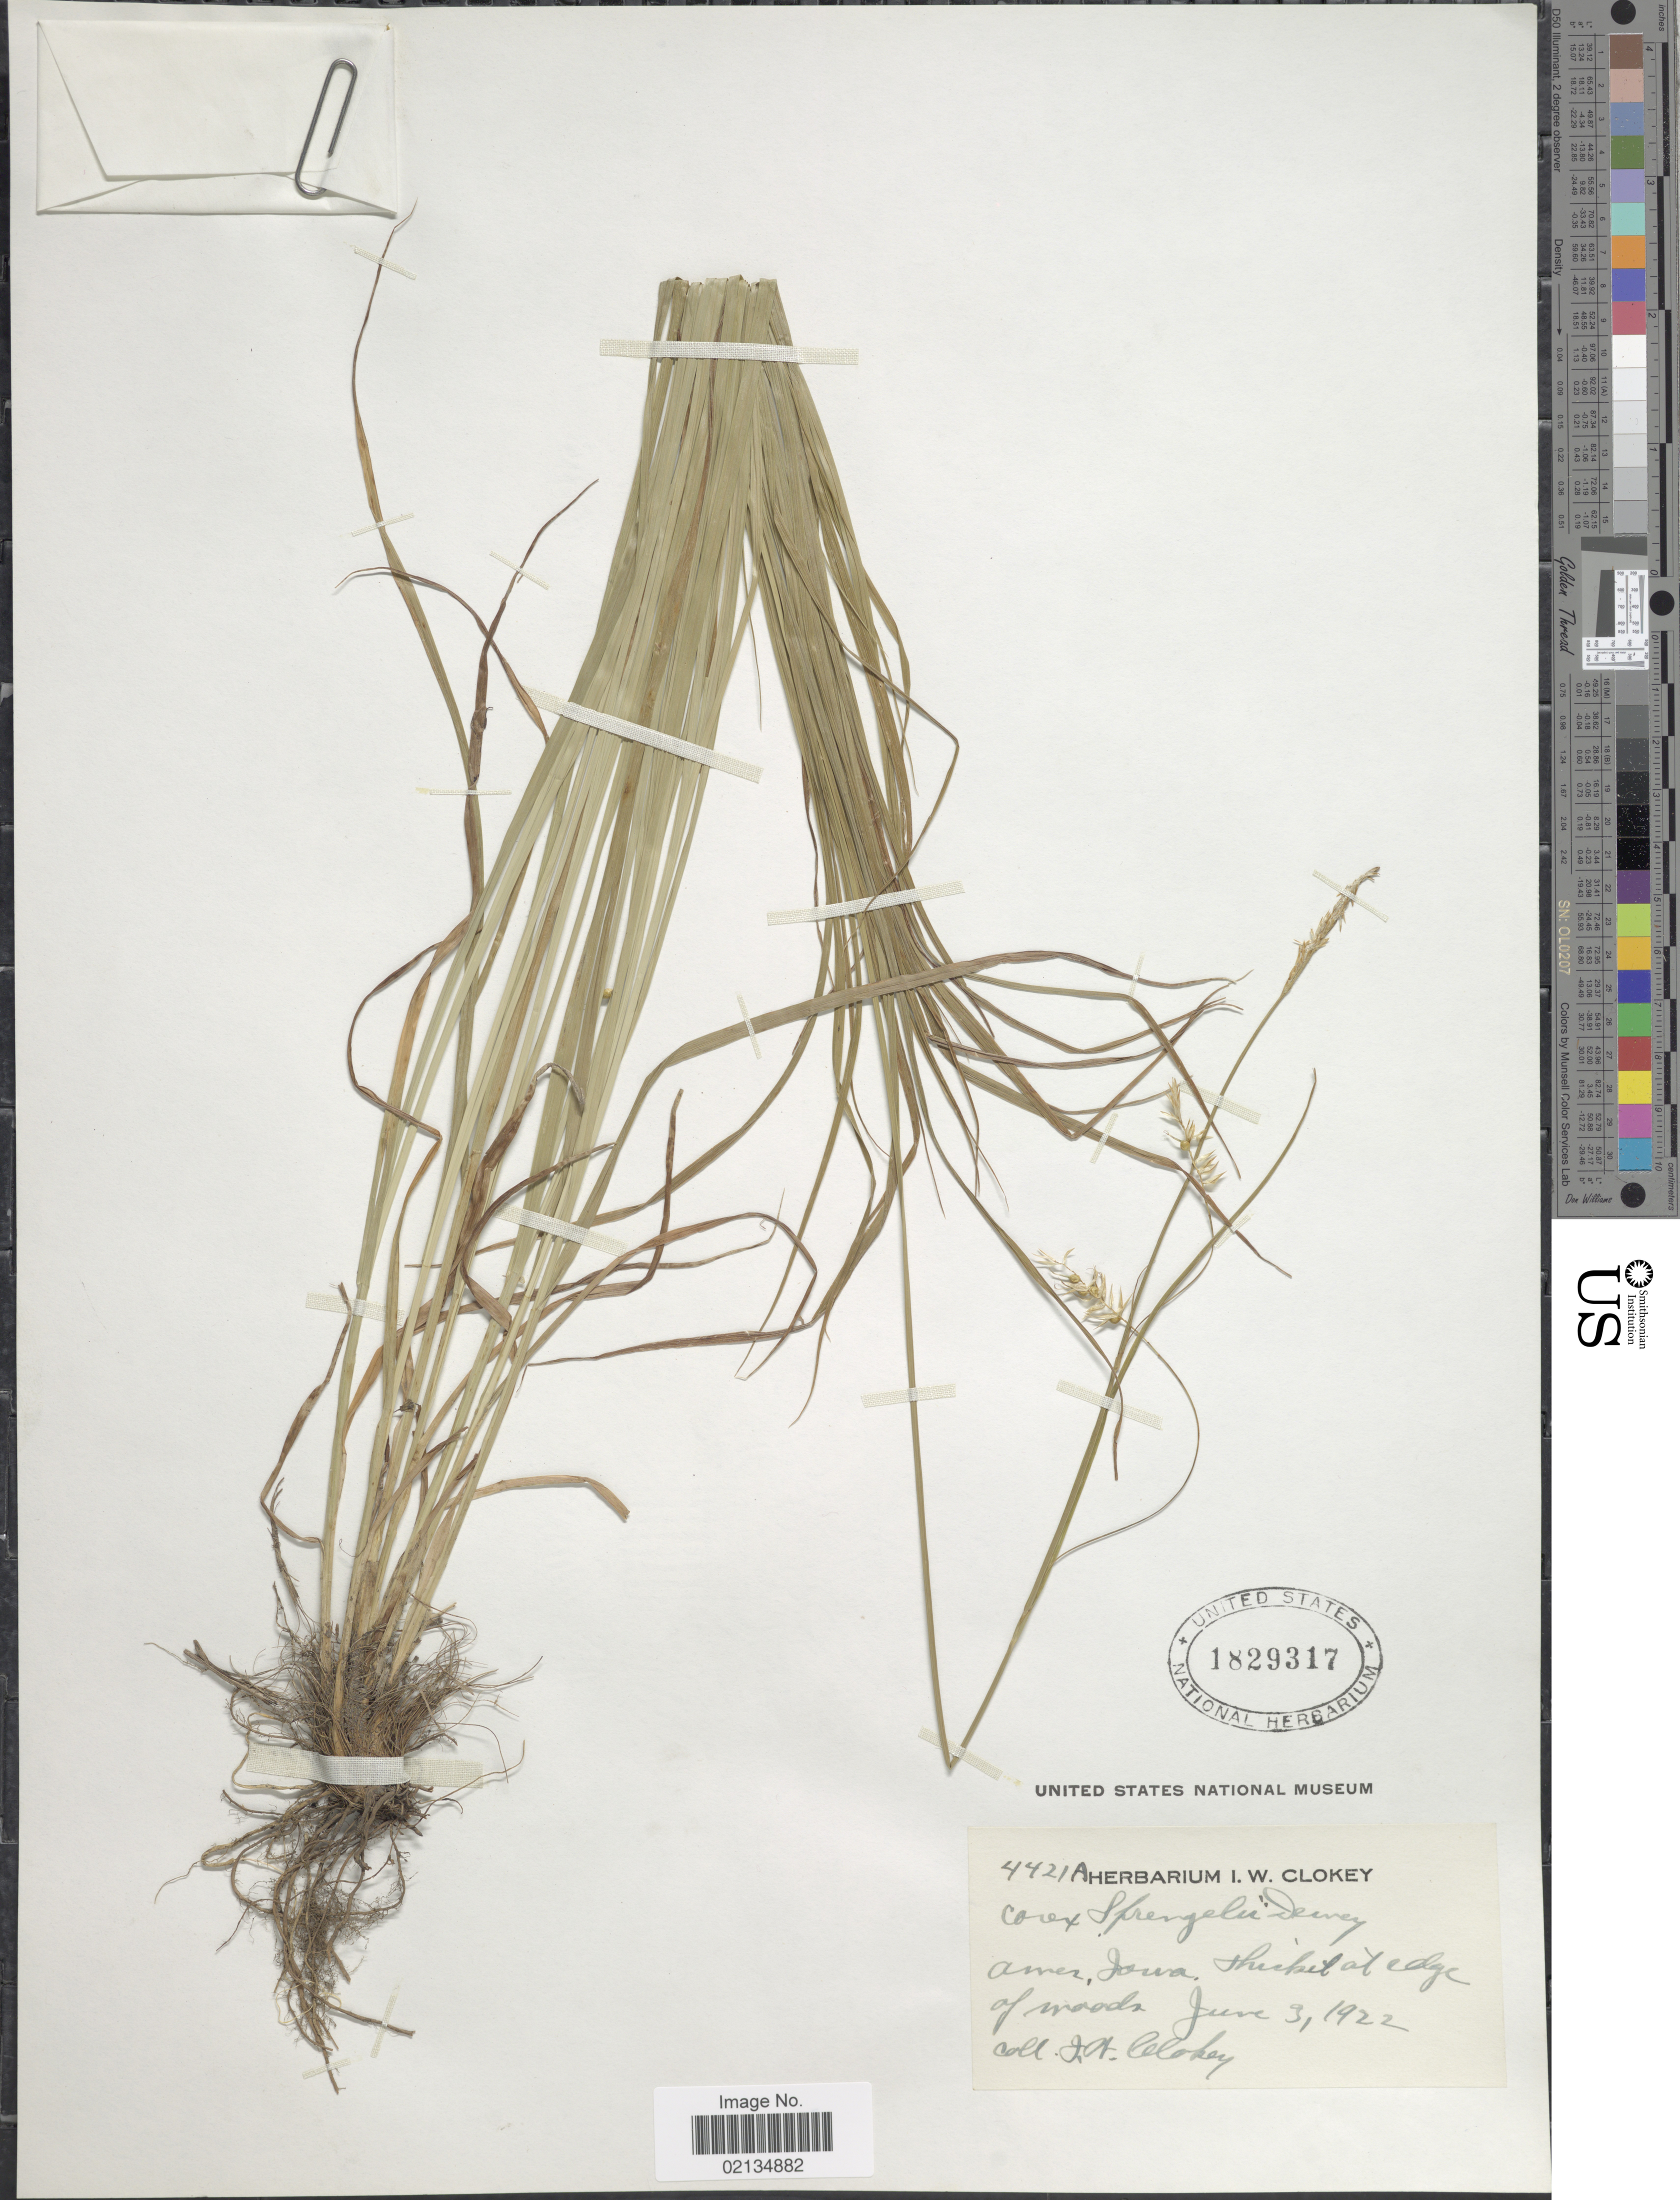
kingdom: Plantae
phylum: Tracheophyta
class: Liliopsida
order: Poales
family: Cyperaceae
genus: Carex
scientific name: Carex sprengelii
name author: Dewey ex Spreng.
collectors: J. Clokey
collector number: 4421A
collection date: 1922-06-03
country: United States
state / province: Iowa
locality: Amez, Iowa, thicket at edge of woods.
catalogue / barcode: US 1829317